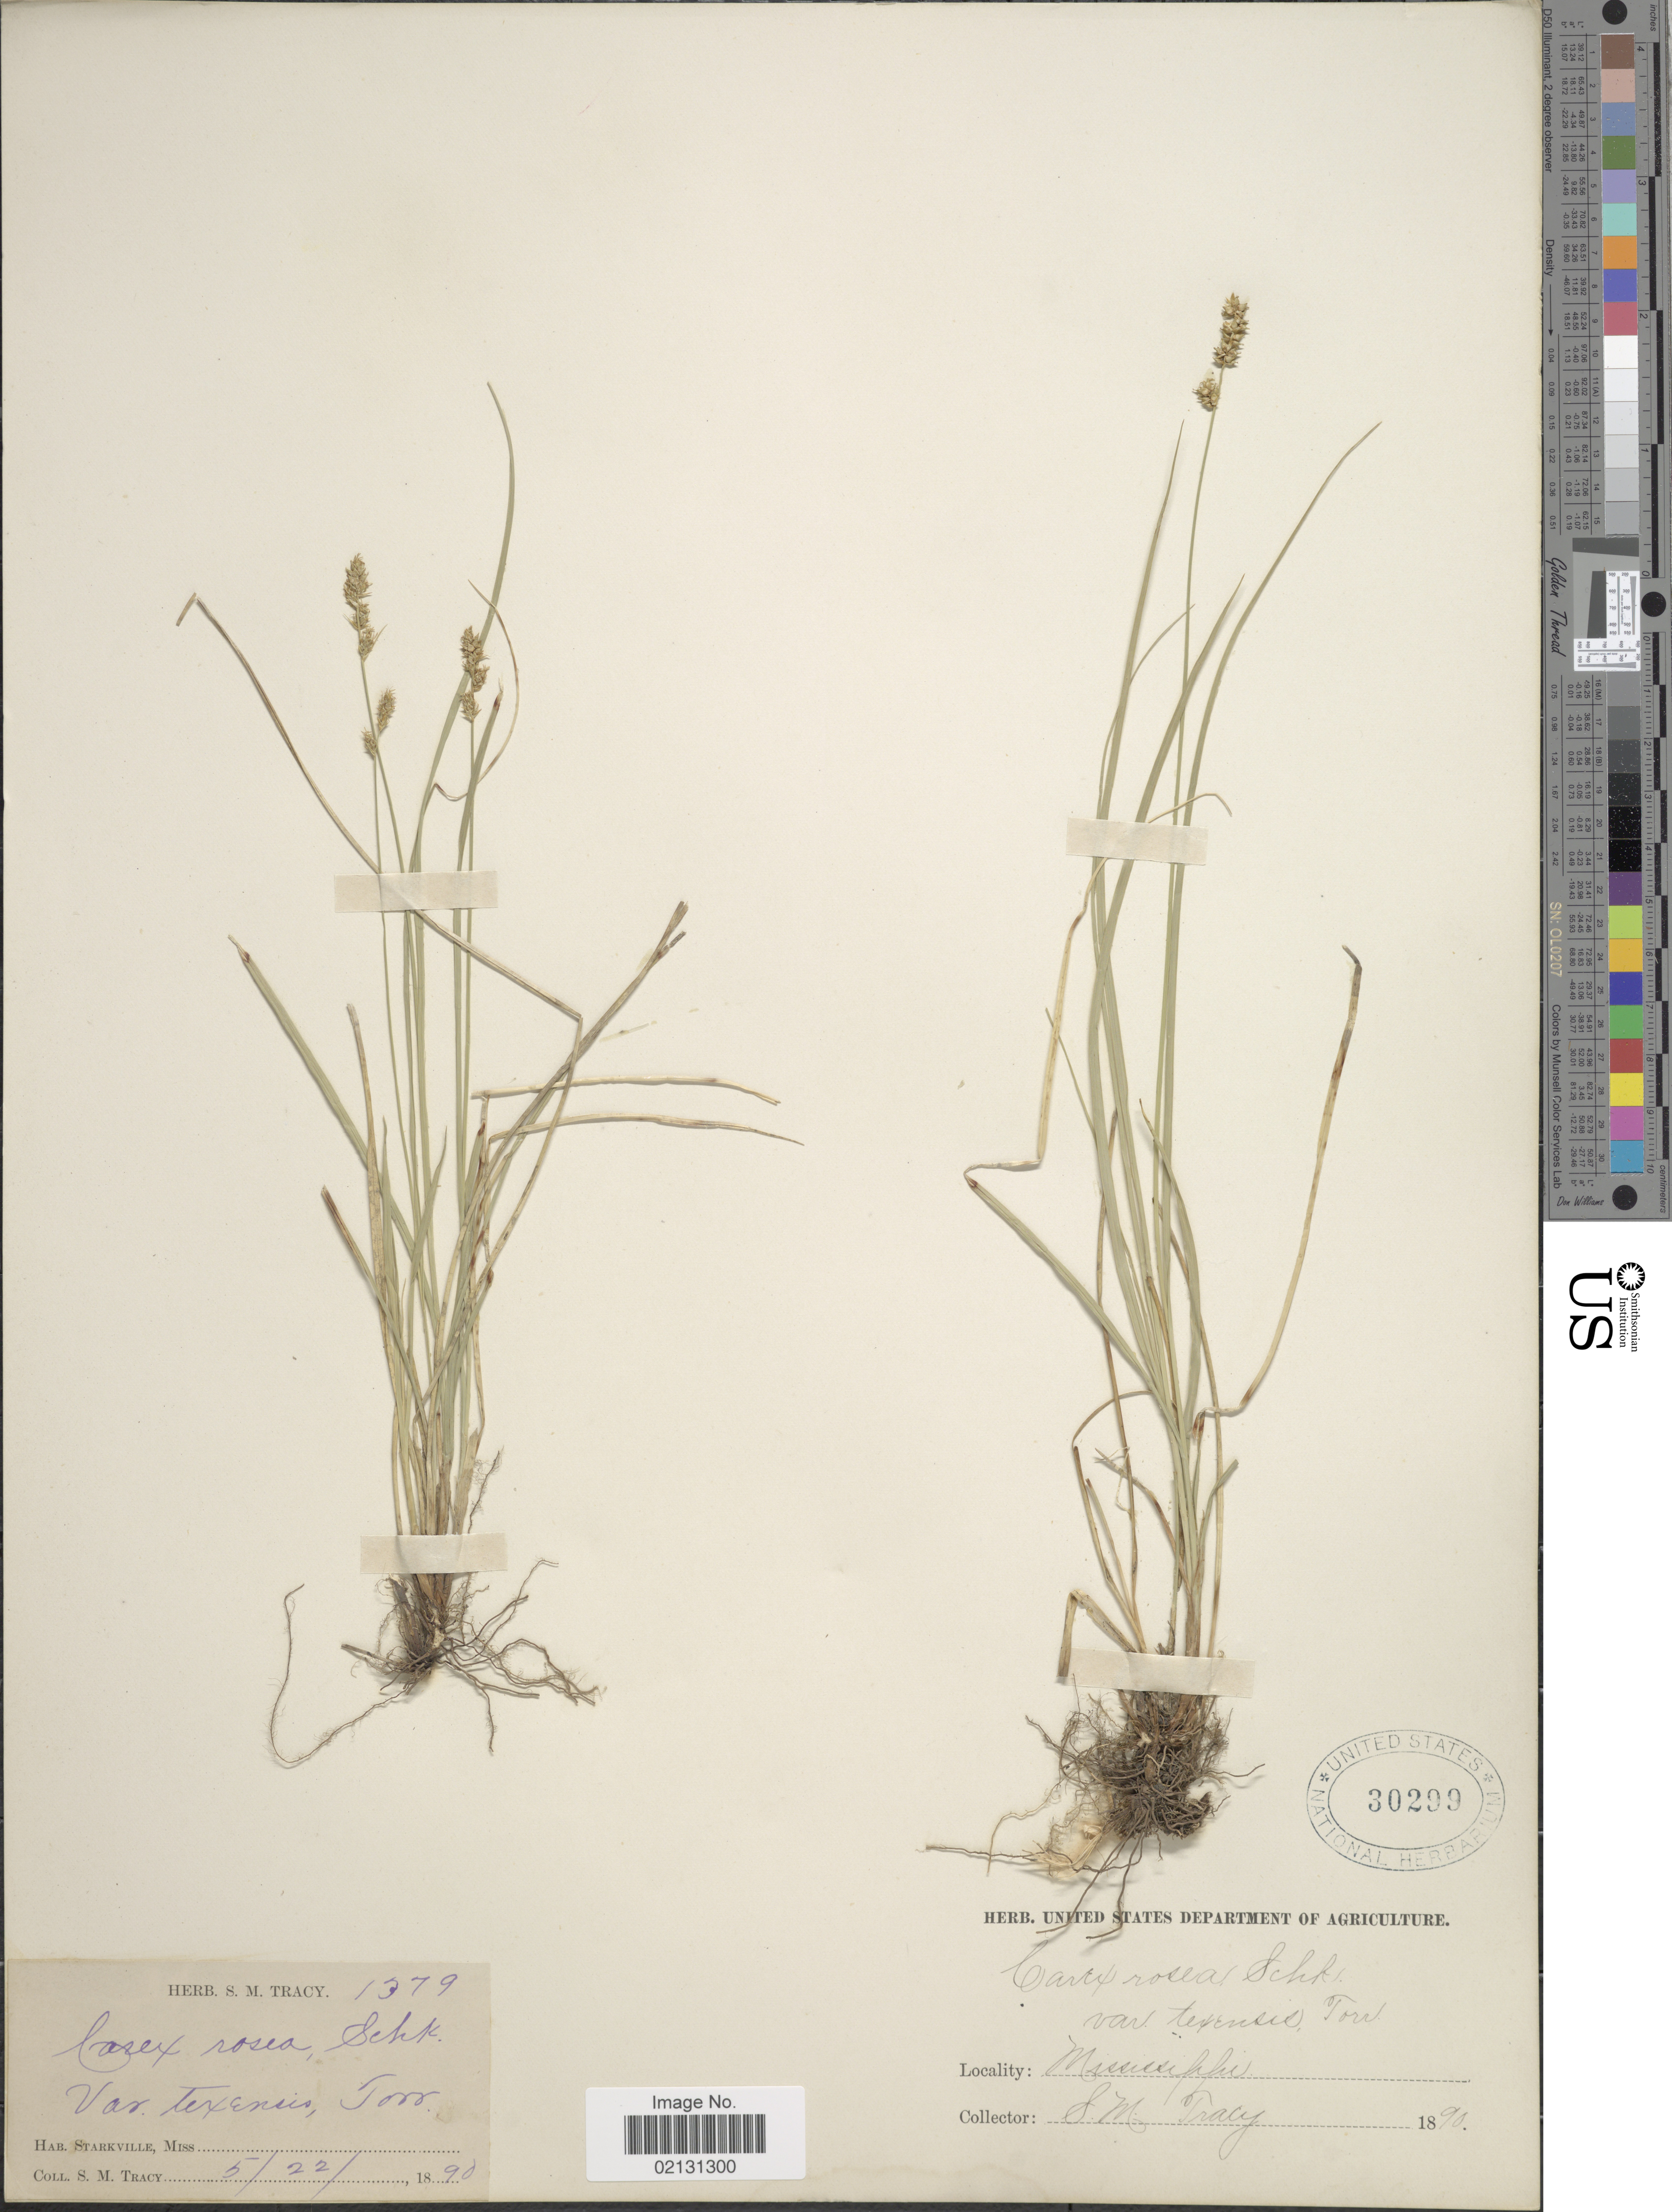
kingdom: Plantae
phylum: Tracheophyta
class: Liliopsida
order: Poales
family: Cyperaceae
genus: Carex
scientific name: Carex retroflexa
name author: Muhl. ex Willd.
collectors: S. M. Tracy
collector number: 1379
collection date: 1890-05-22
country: United States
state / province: Mississippi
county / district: Oktibbeha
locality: Starkville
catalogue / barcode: US 30299